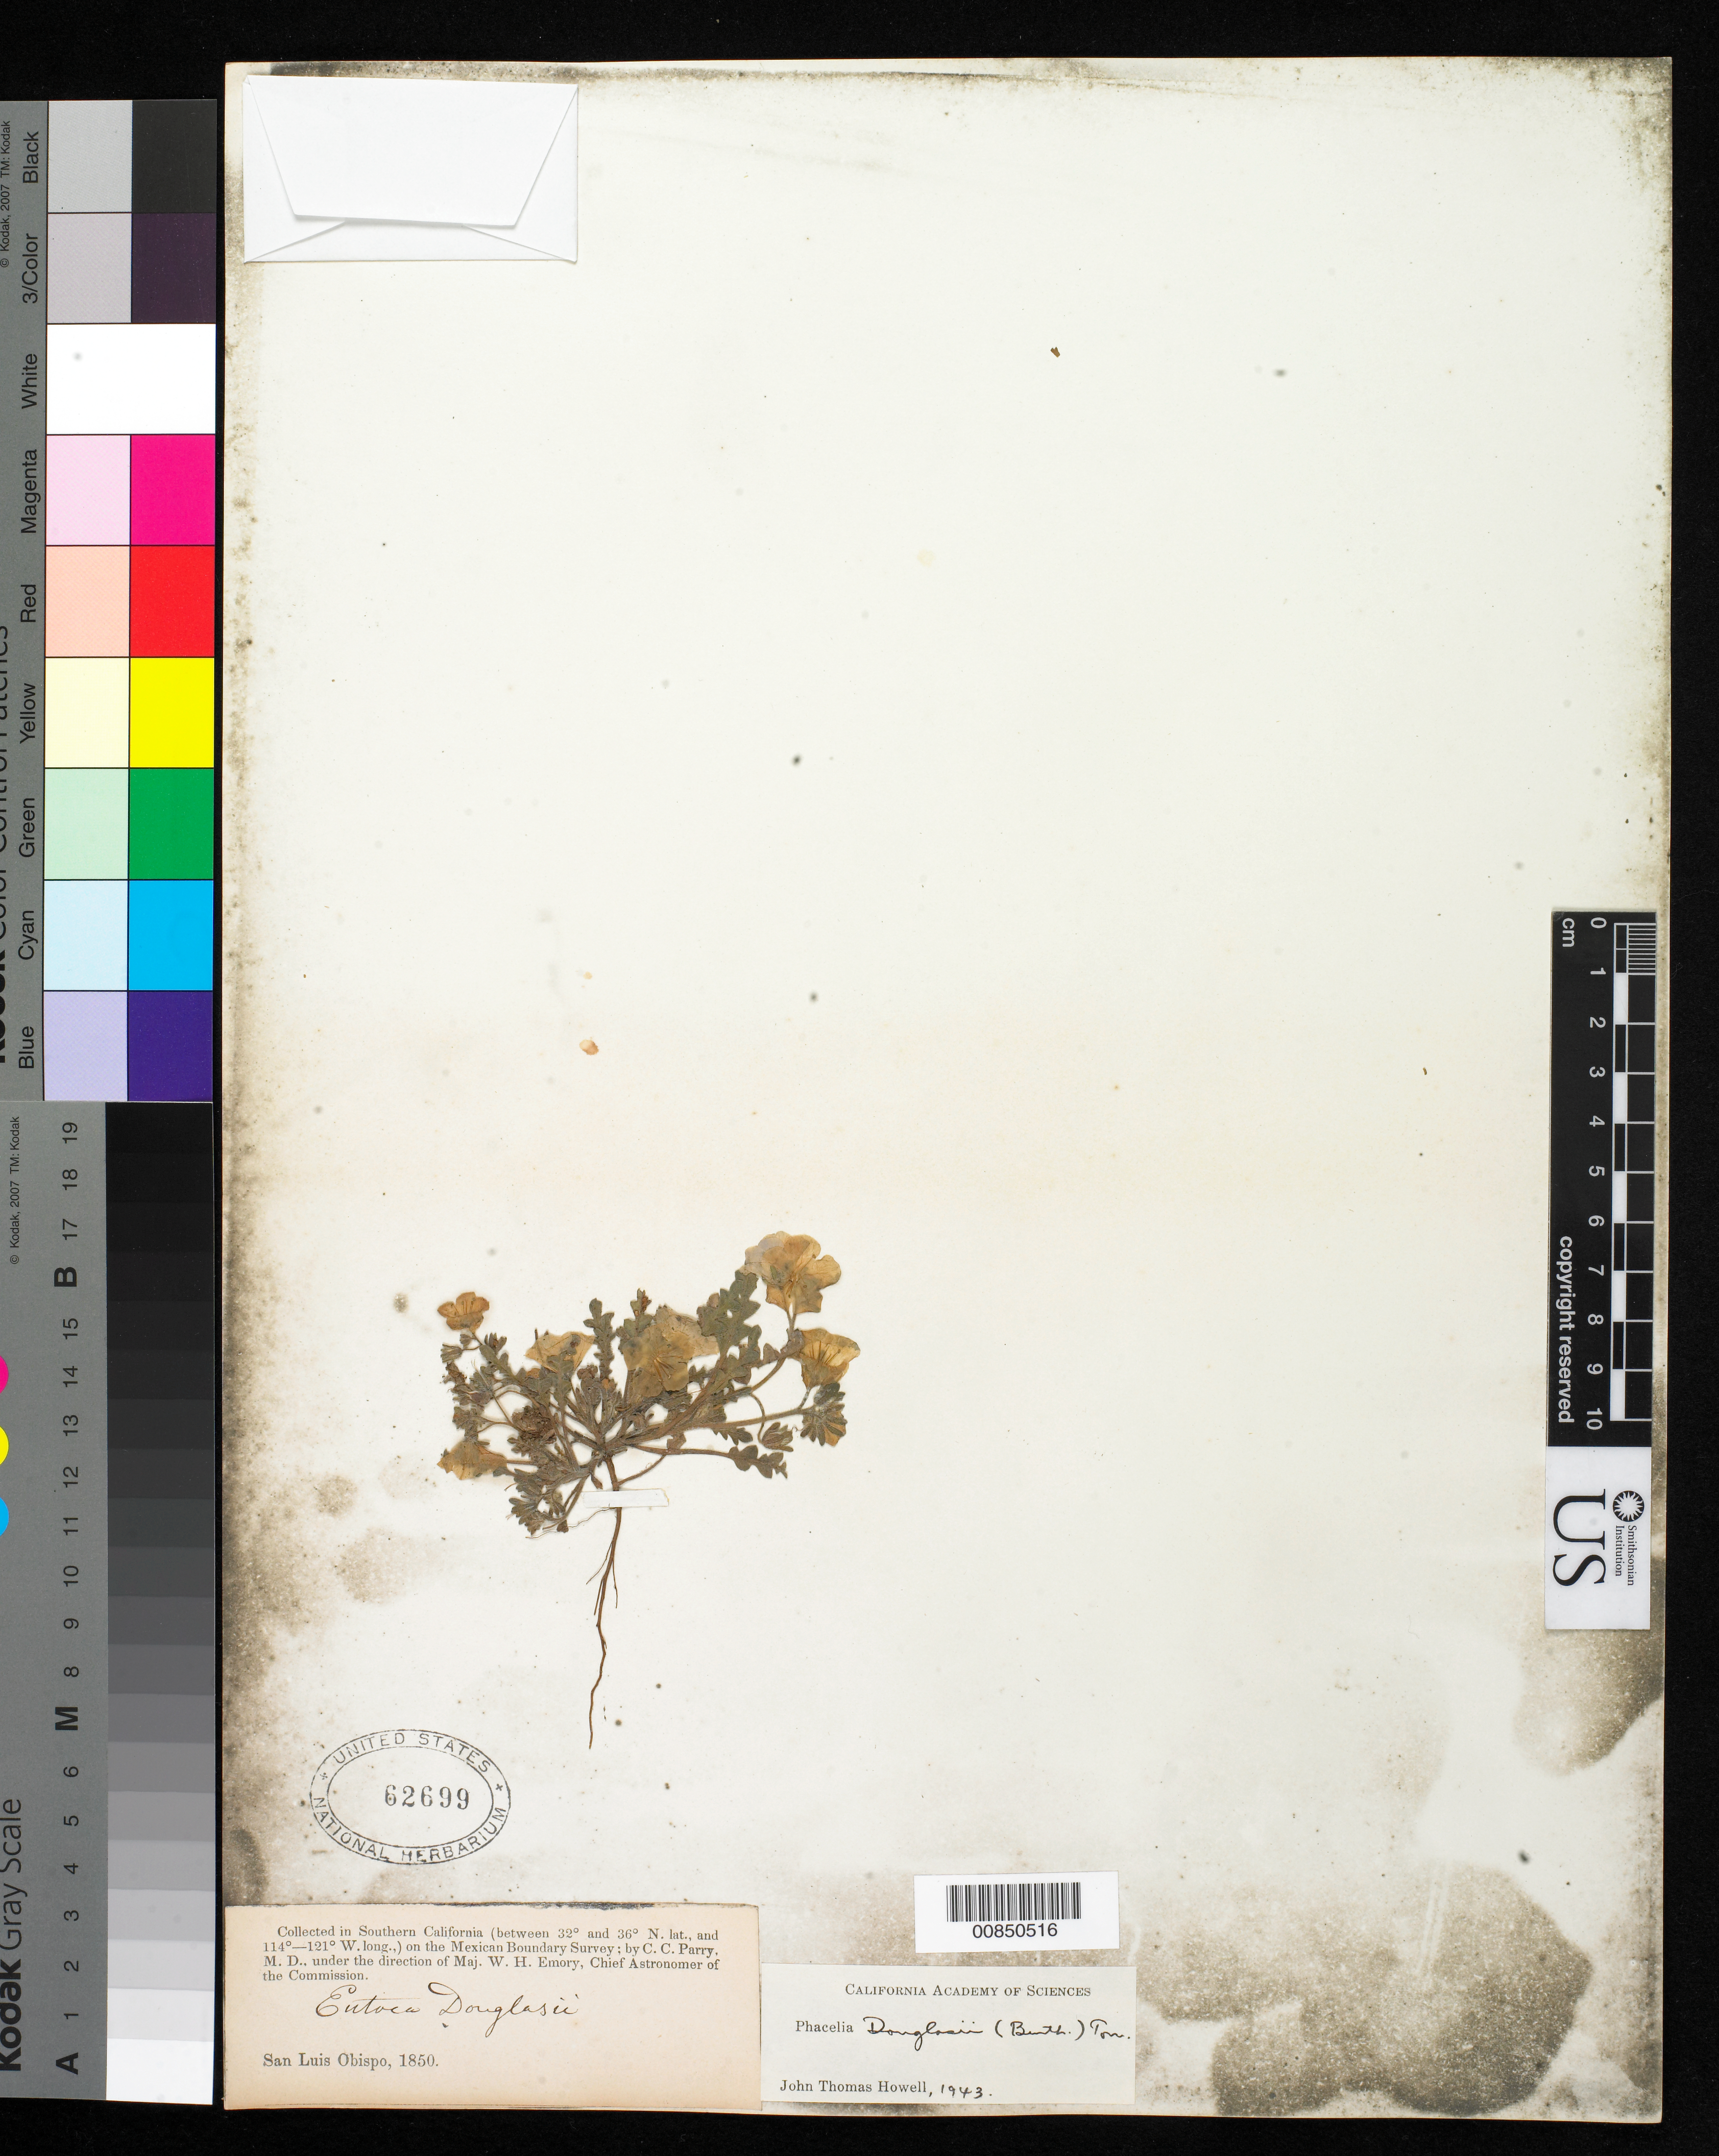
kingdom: Plantae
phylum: Tracheophyta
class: Magnoliopsida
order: Boraginales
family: Hydrophyllaceae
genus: Phacelia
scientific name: Phacelia douglasii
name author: (Benth.) Torr.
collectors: C. C. Parry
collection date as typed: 1850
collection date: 1850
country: United States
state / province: California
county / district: San Luis Obispo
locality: Collected in Southern California. San Luis Obispo.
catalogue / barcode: US 62699